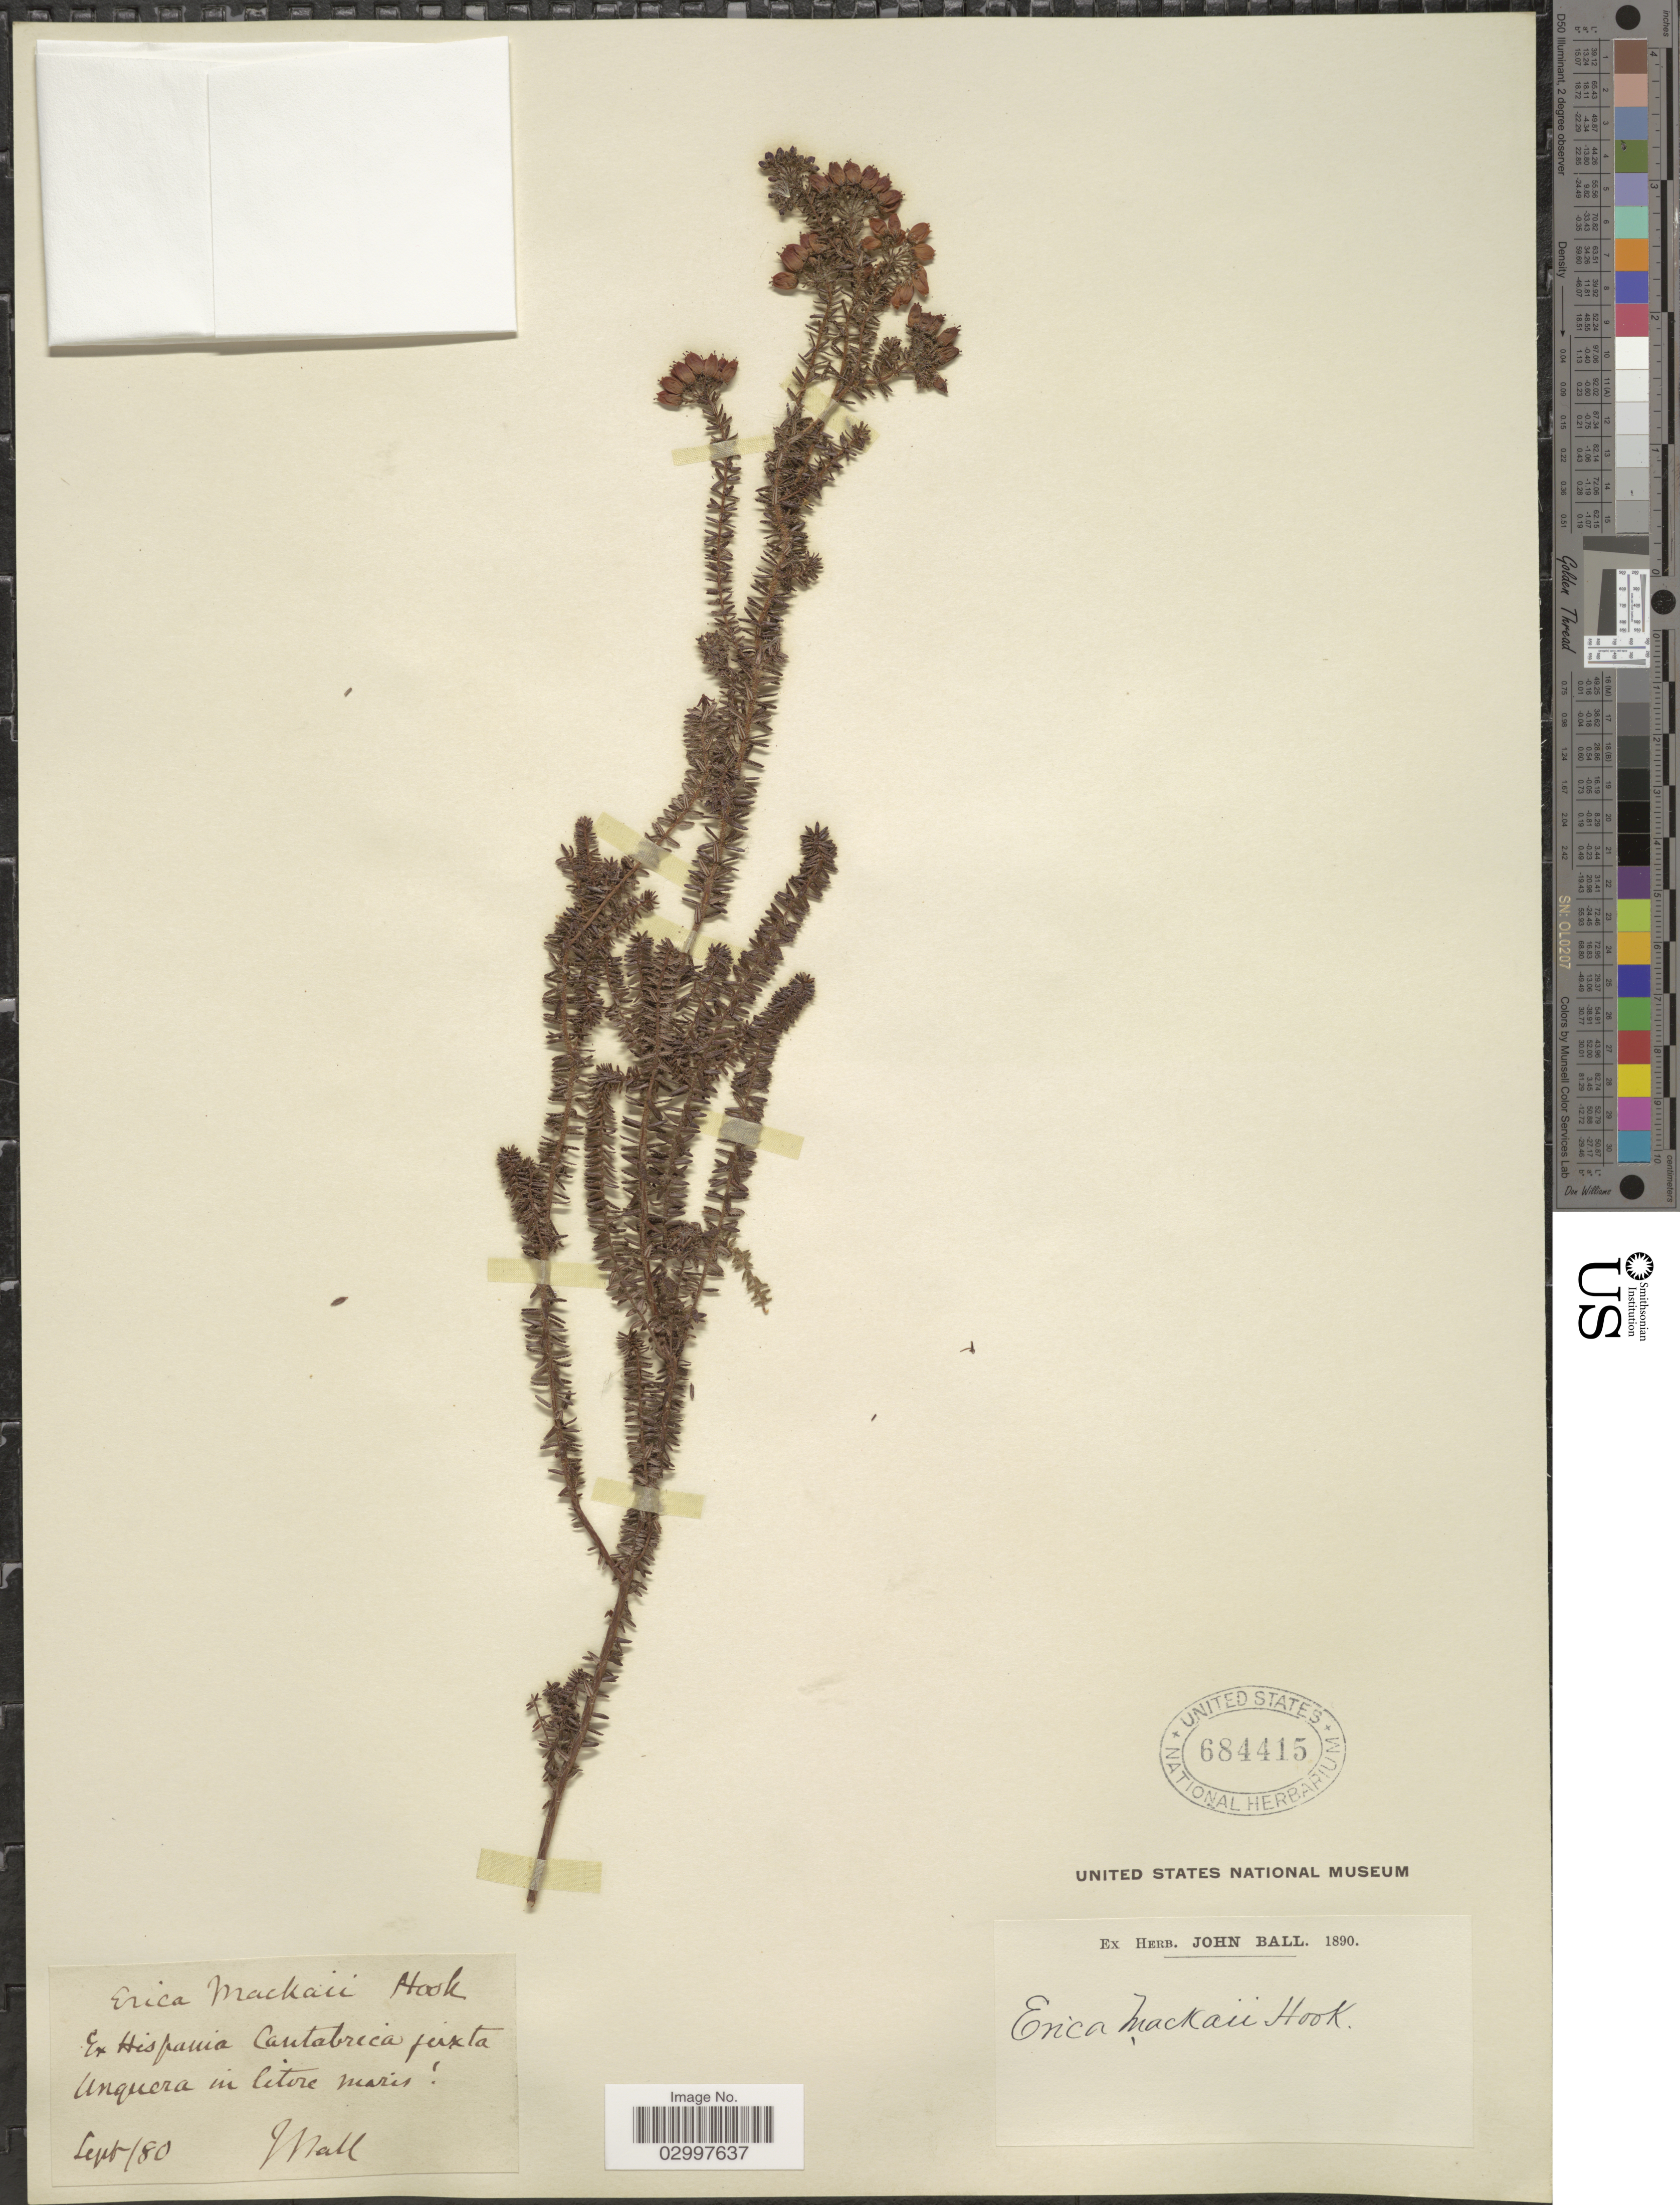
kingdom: Plantae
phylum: Tracheophyta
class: Magnoliopsida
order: Ericales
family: Ericaceae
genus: Erica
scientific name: Erica mackayi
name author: Hook.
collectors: J. Ball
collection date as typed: Transcribed d/m/y: /9/80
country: Spain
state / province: Cantabria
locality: Hispania Cantabrica feixta Unquera in litore maris.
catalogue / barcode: US 684415